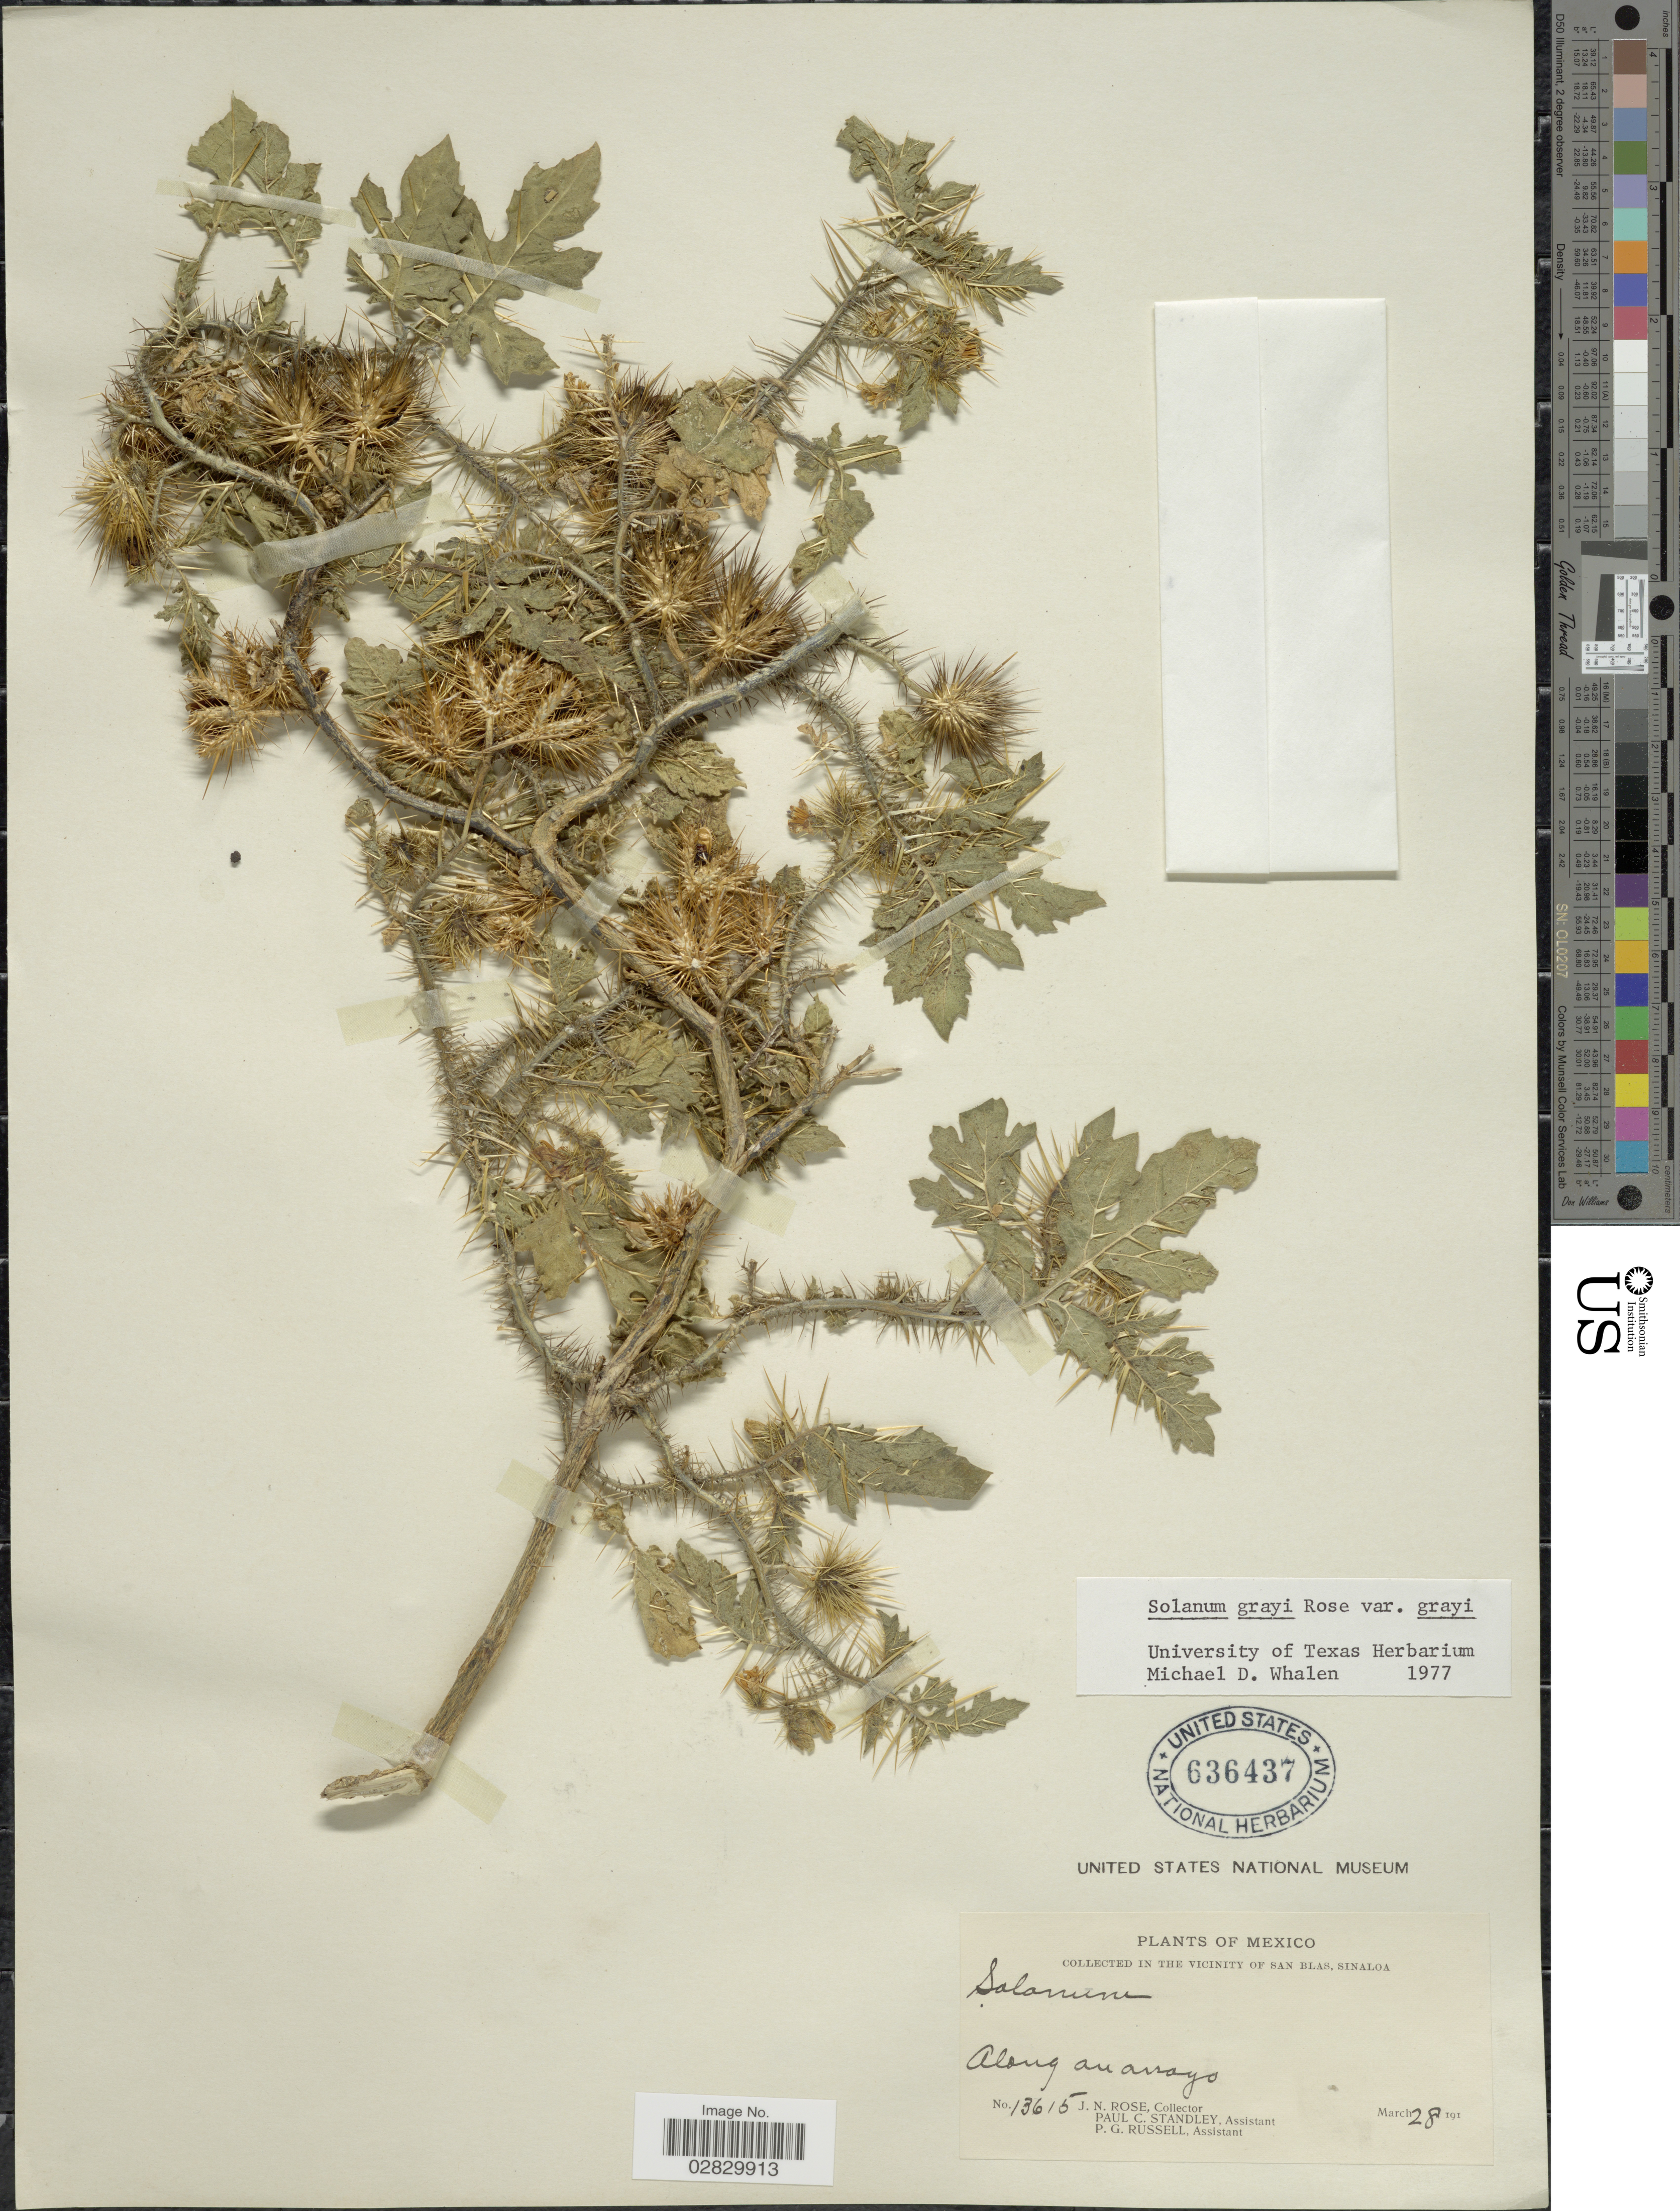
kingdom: Plantae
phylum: Tracheophyta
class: Magnoliopsida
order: Solanales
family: Solanaceae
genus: Solanum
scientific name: Solanum grayi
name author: Rose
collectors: J. N. Rose, P. C. Standley & P. G. Russell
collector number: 13615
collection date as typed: March 28 191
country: Mexico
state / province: Sinaloa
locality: In the vicinity of San Blas. Along an arroyo.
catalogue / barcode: US 636437